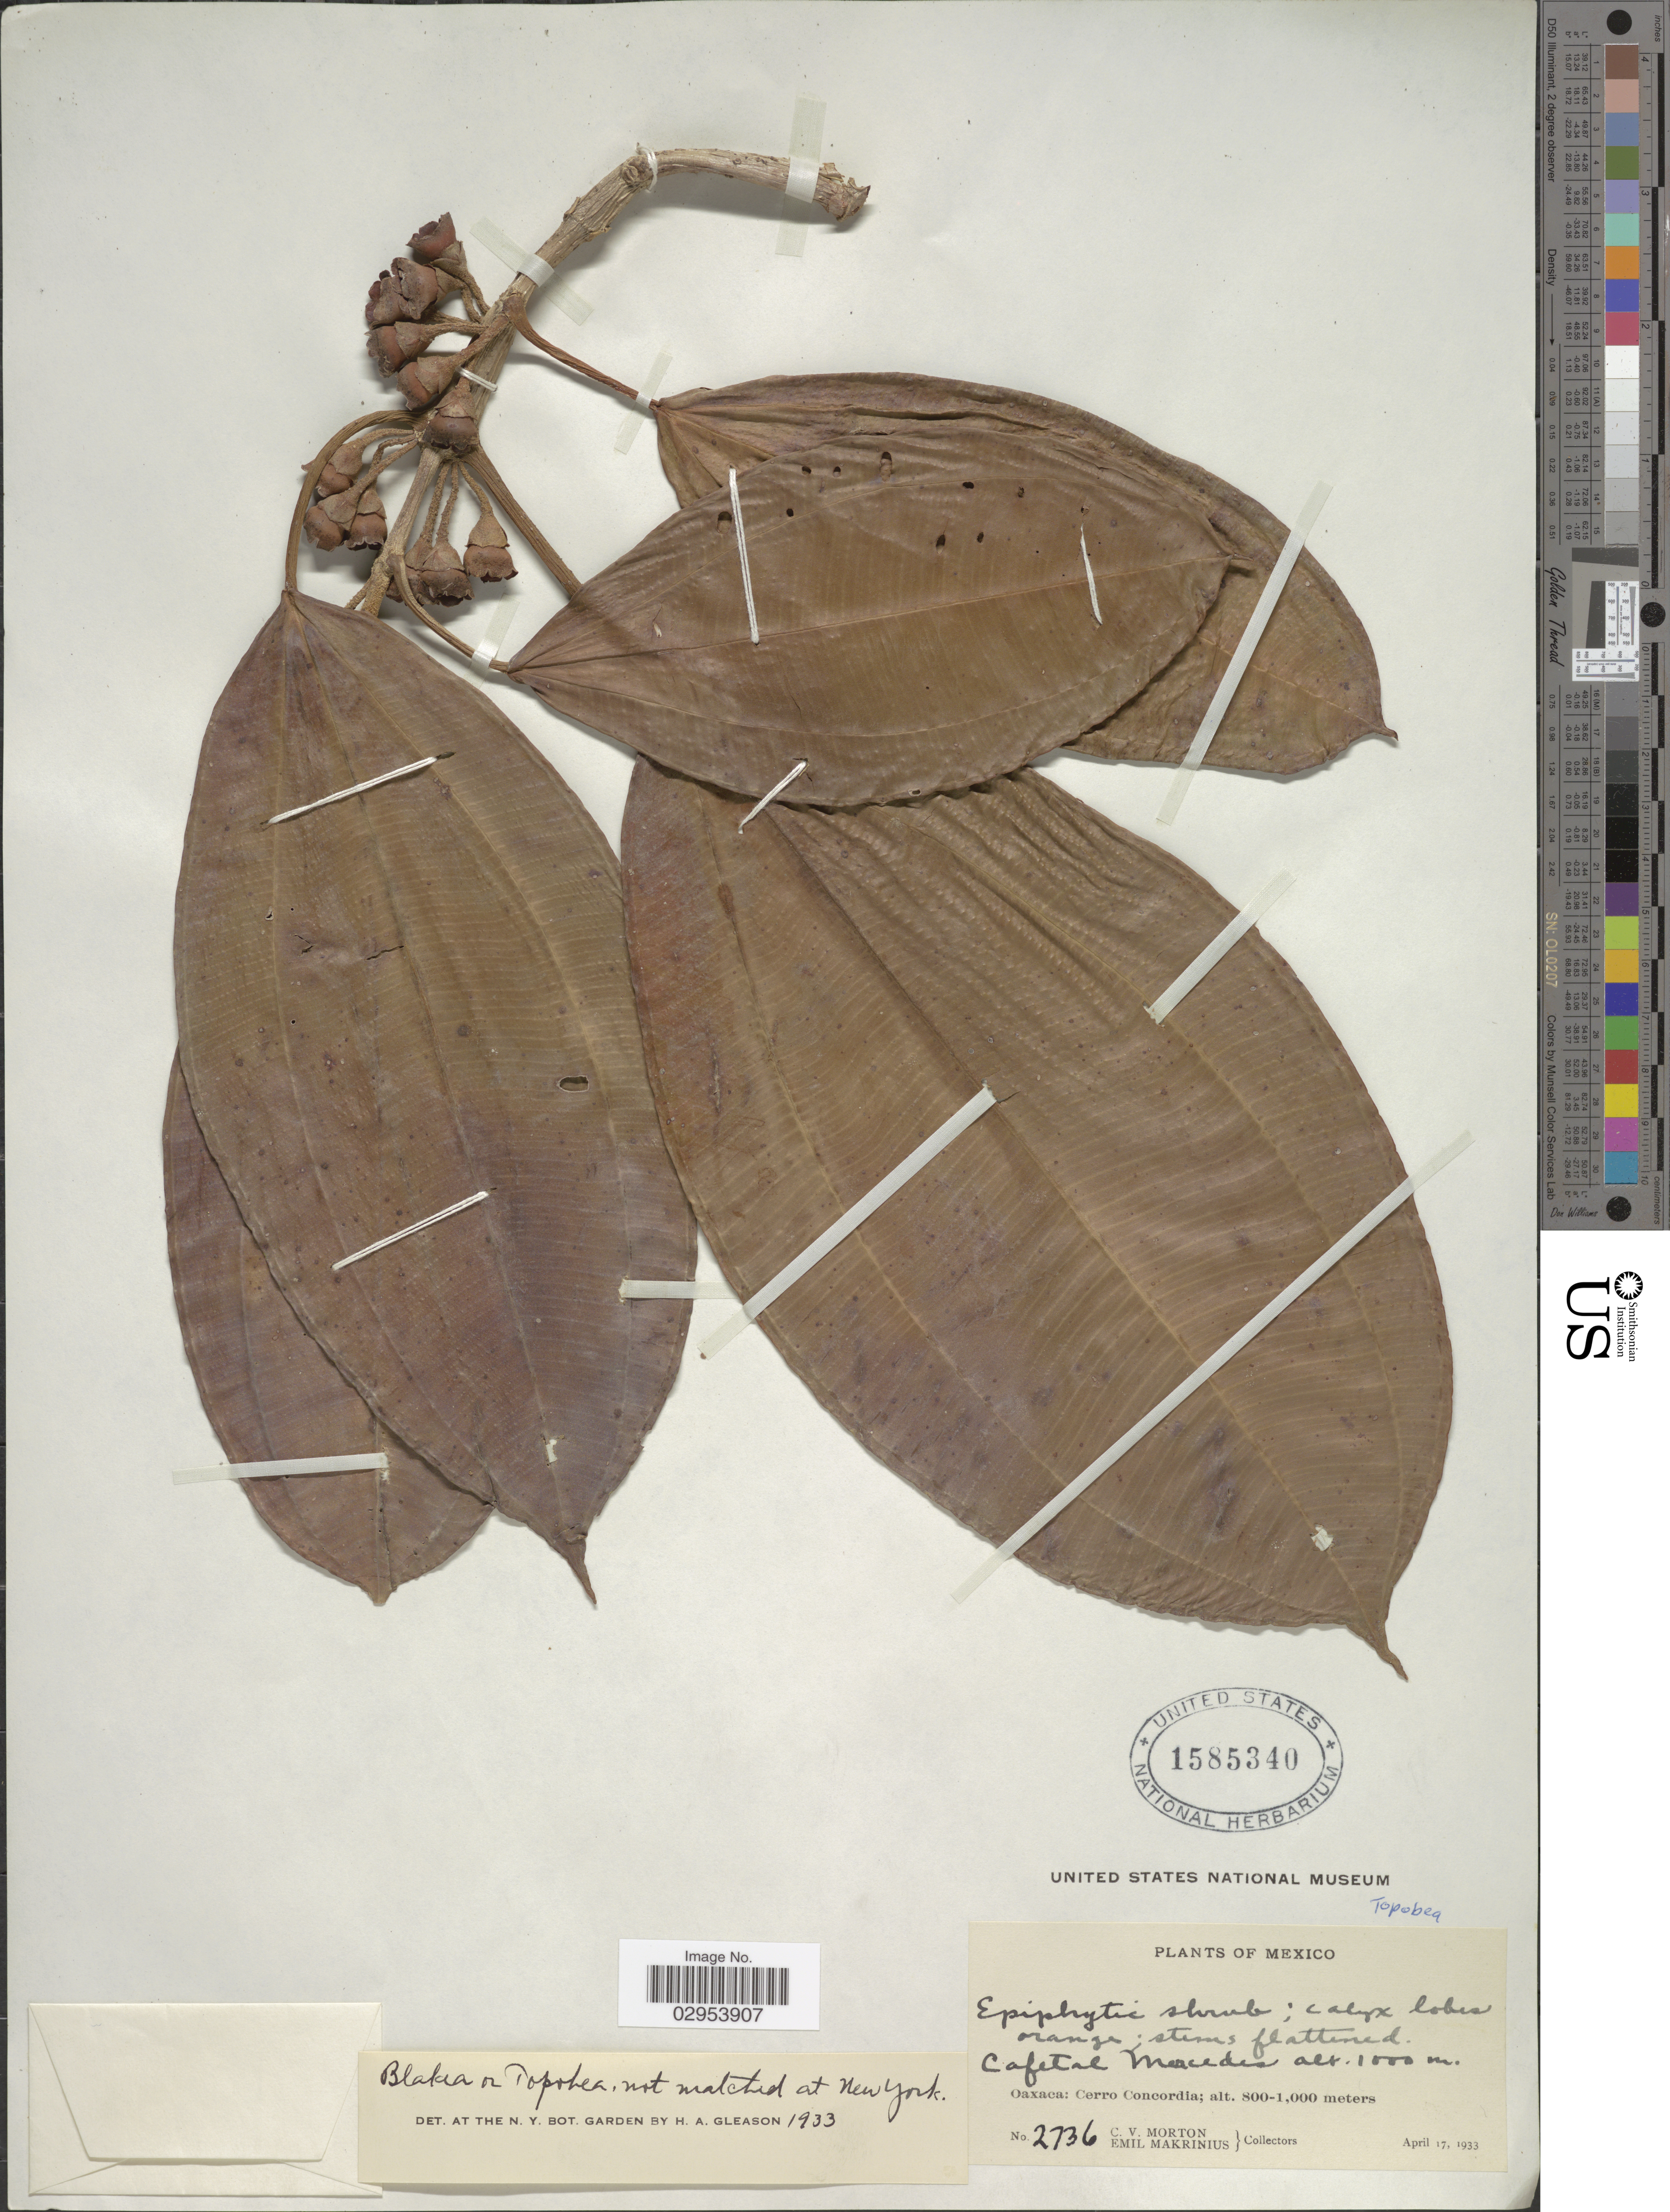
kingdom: Plantae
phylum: Tracheophyta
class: Magnoliopsida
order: Myrtales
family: Melastomataceae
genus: Topobea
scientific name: Topobea maurofernandeziana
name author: Cogn.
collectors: C. V. Morton & E. Makrinius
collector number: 2736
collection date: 1933-04-17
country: Mexico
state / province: Oaxaca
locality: Cafetal Mercedes, Cerro Concordia.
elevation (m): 1000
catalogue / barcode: US 1585340